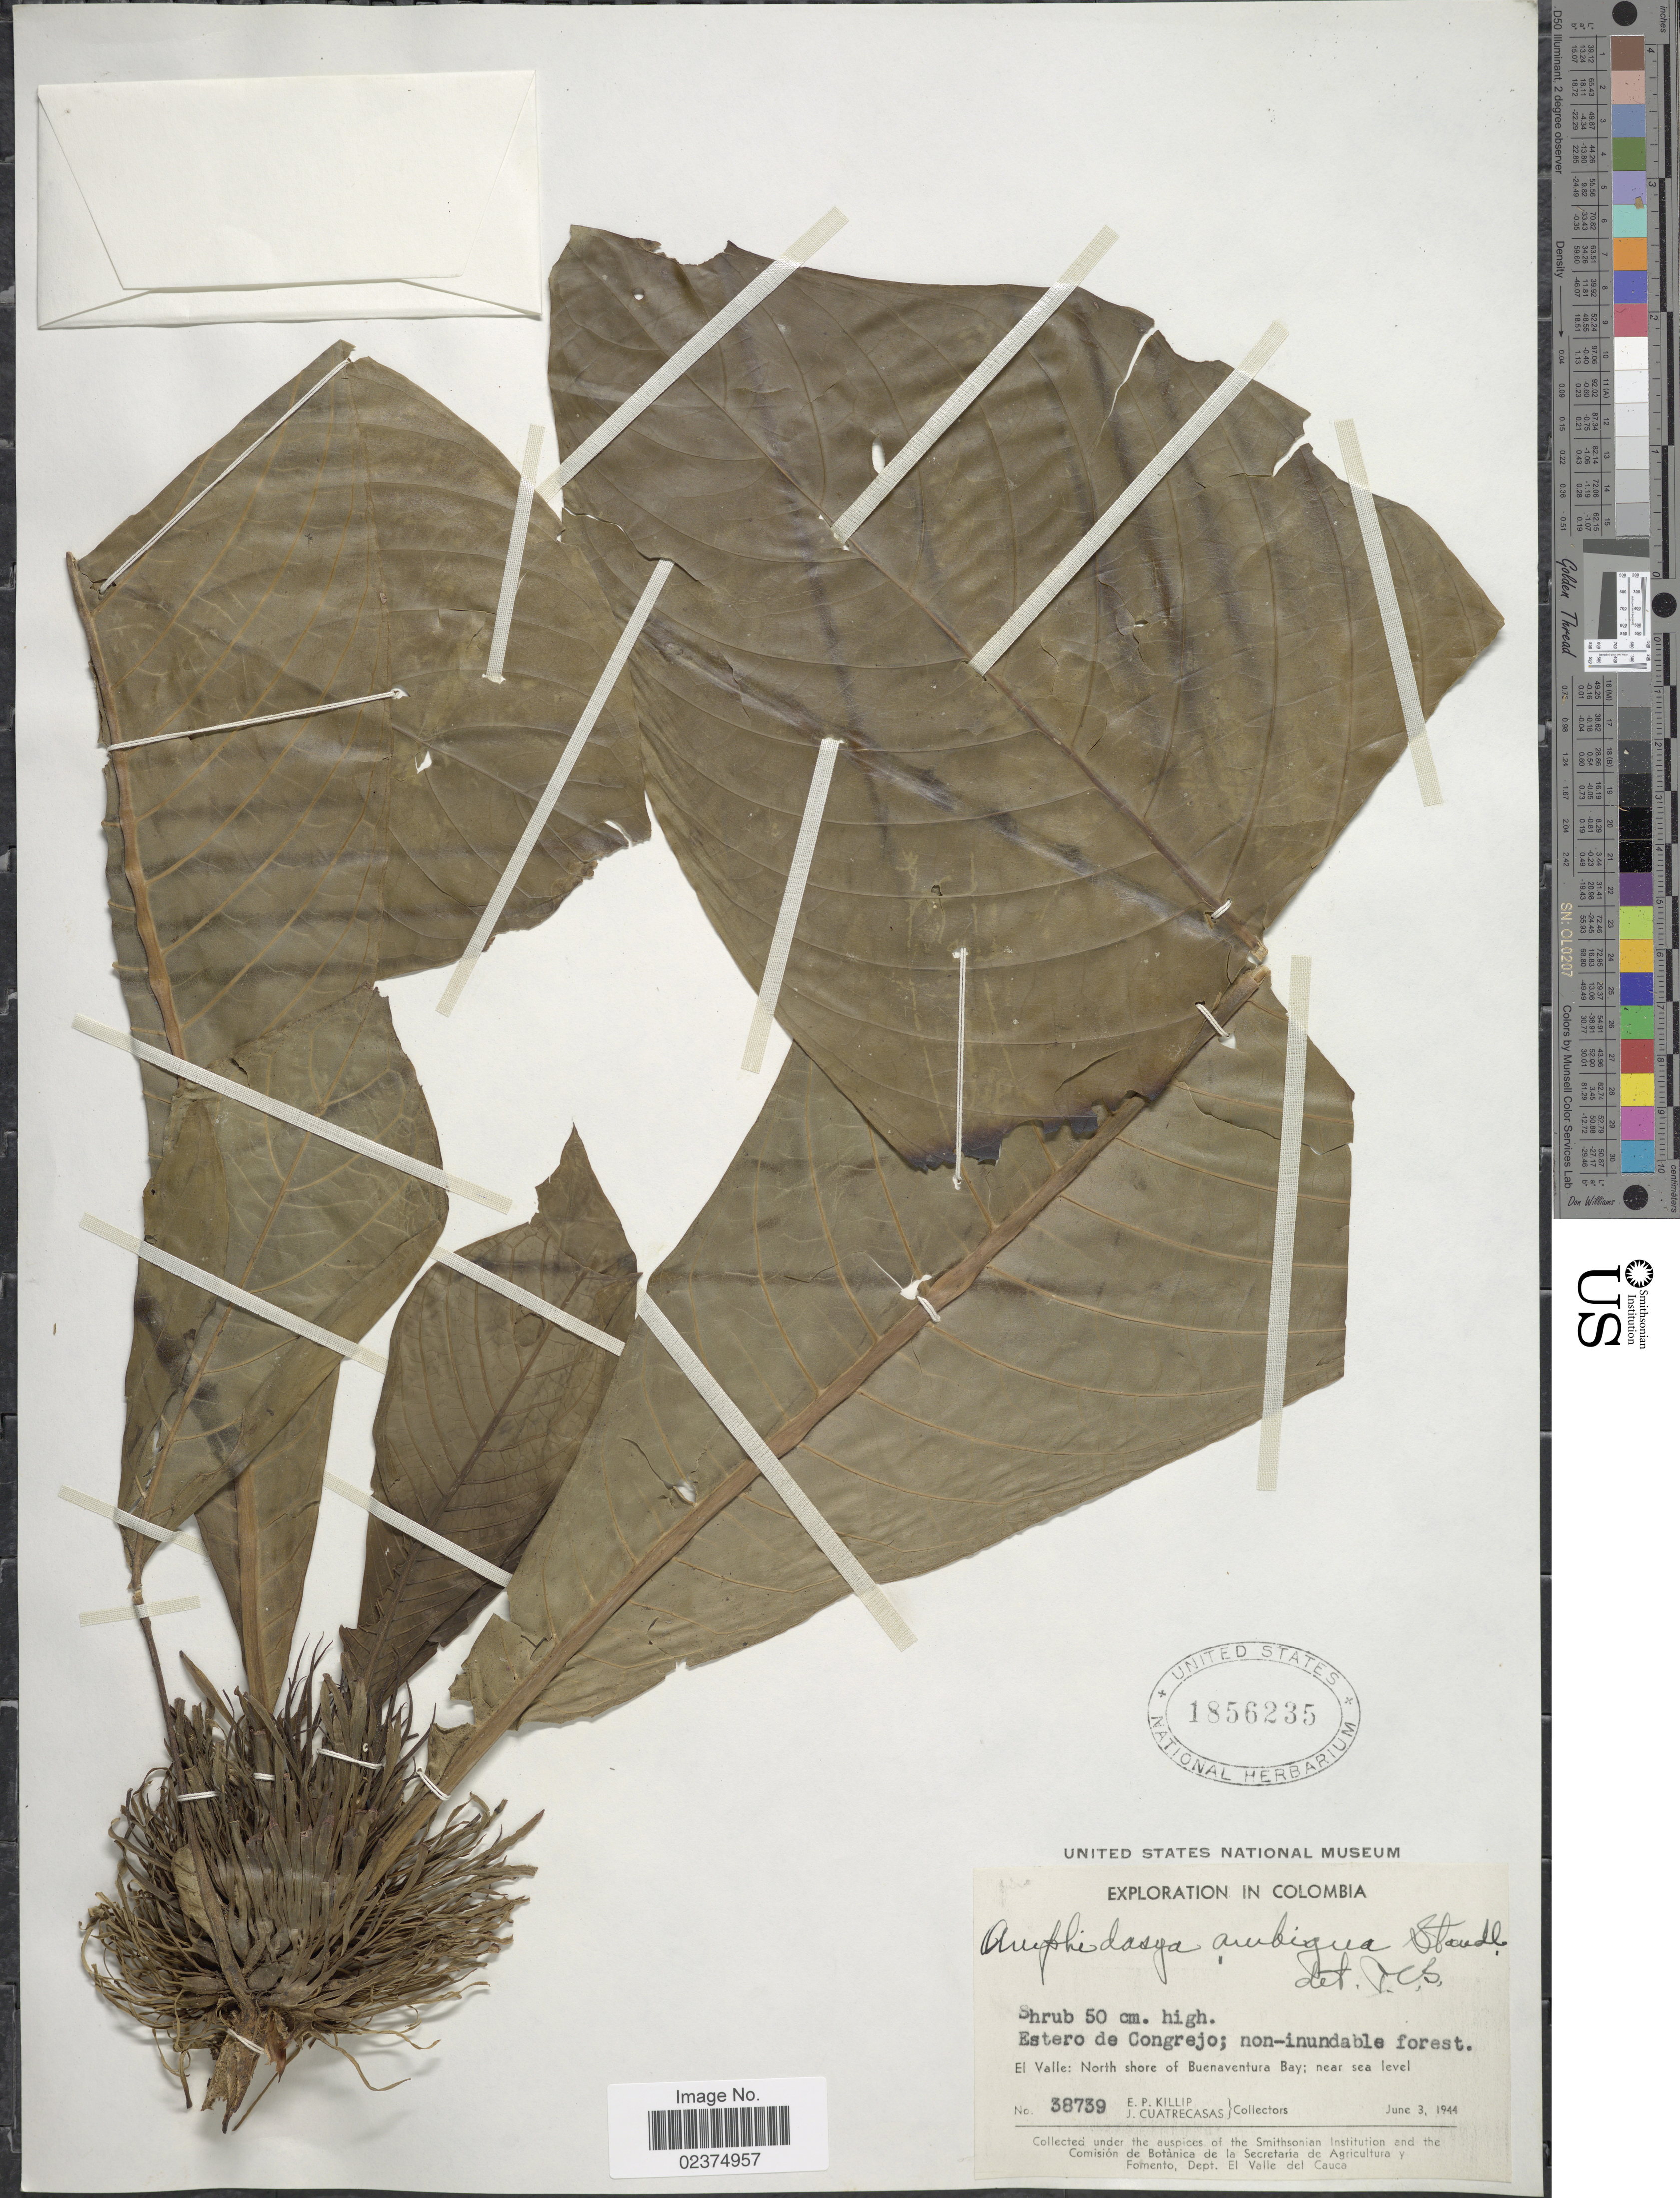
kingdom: Plantae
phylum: Tracheophyta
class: Magnoliopsida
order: Gentianales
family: Rubiaceae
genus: Amphidasya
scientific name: Amphidasya ambigua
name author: Standl.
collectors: E. P. Killip & J. Cuatrecasas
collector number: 38739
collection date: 1944-06-03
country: Colombia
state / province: Valle del Cauca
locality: Estero de Congrejo; El Valle: North shore of Buenaventura Bay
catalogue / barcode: US 1856235